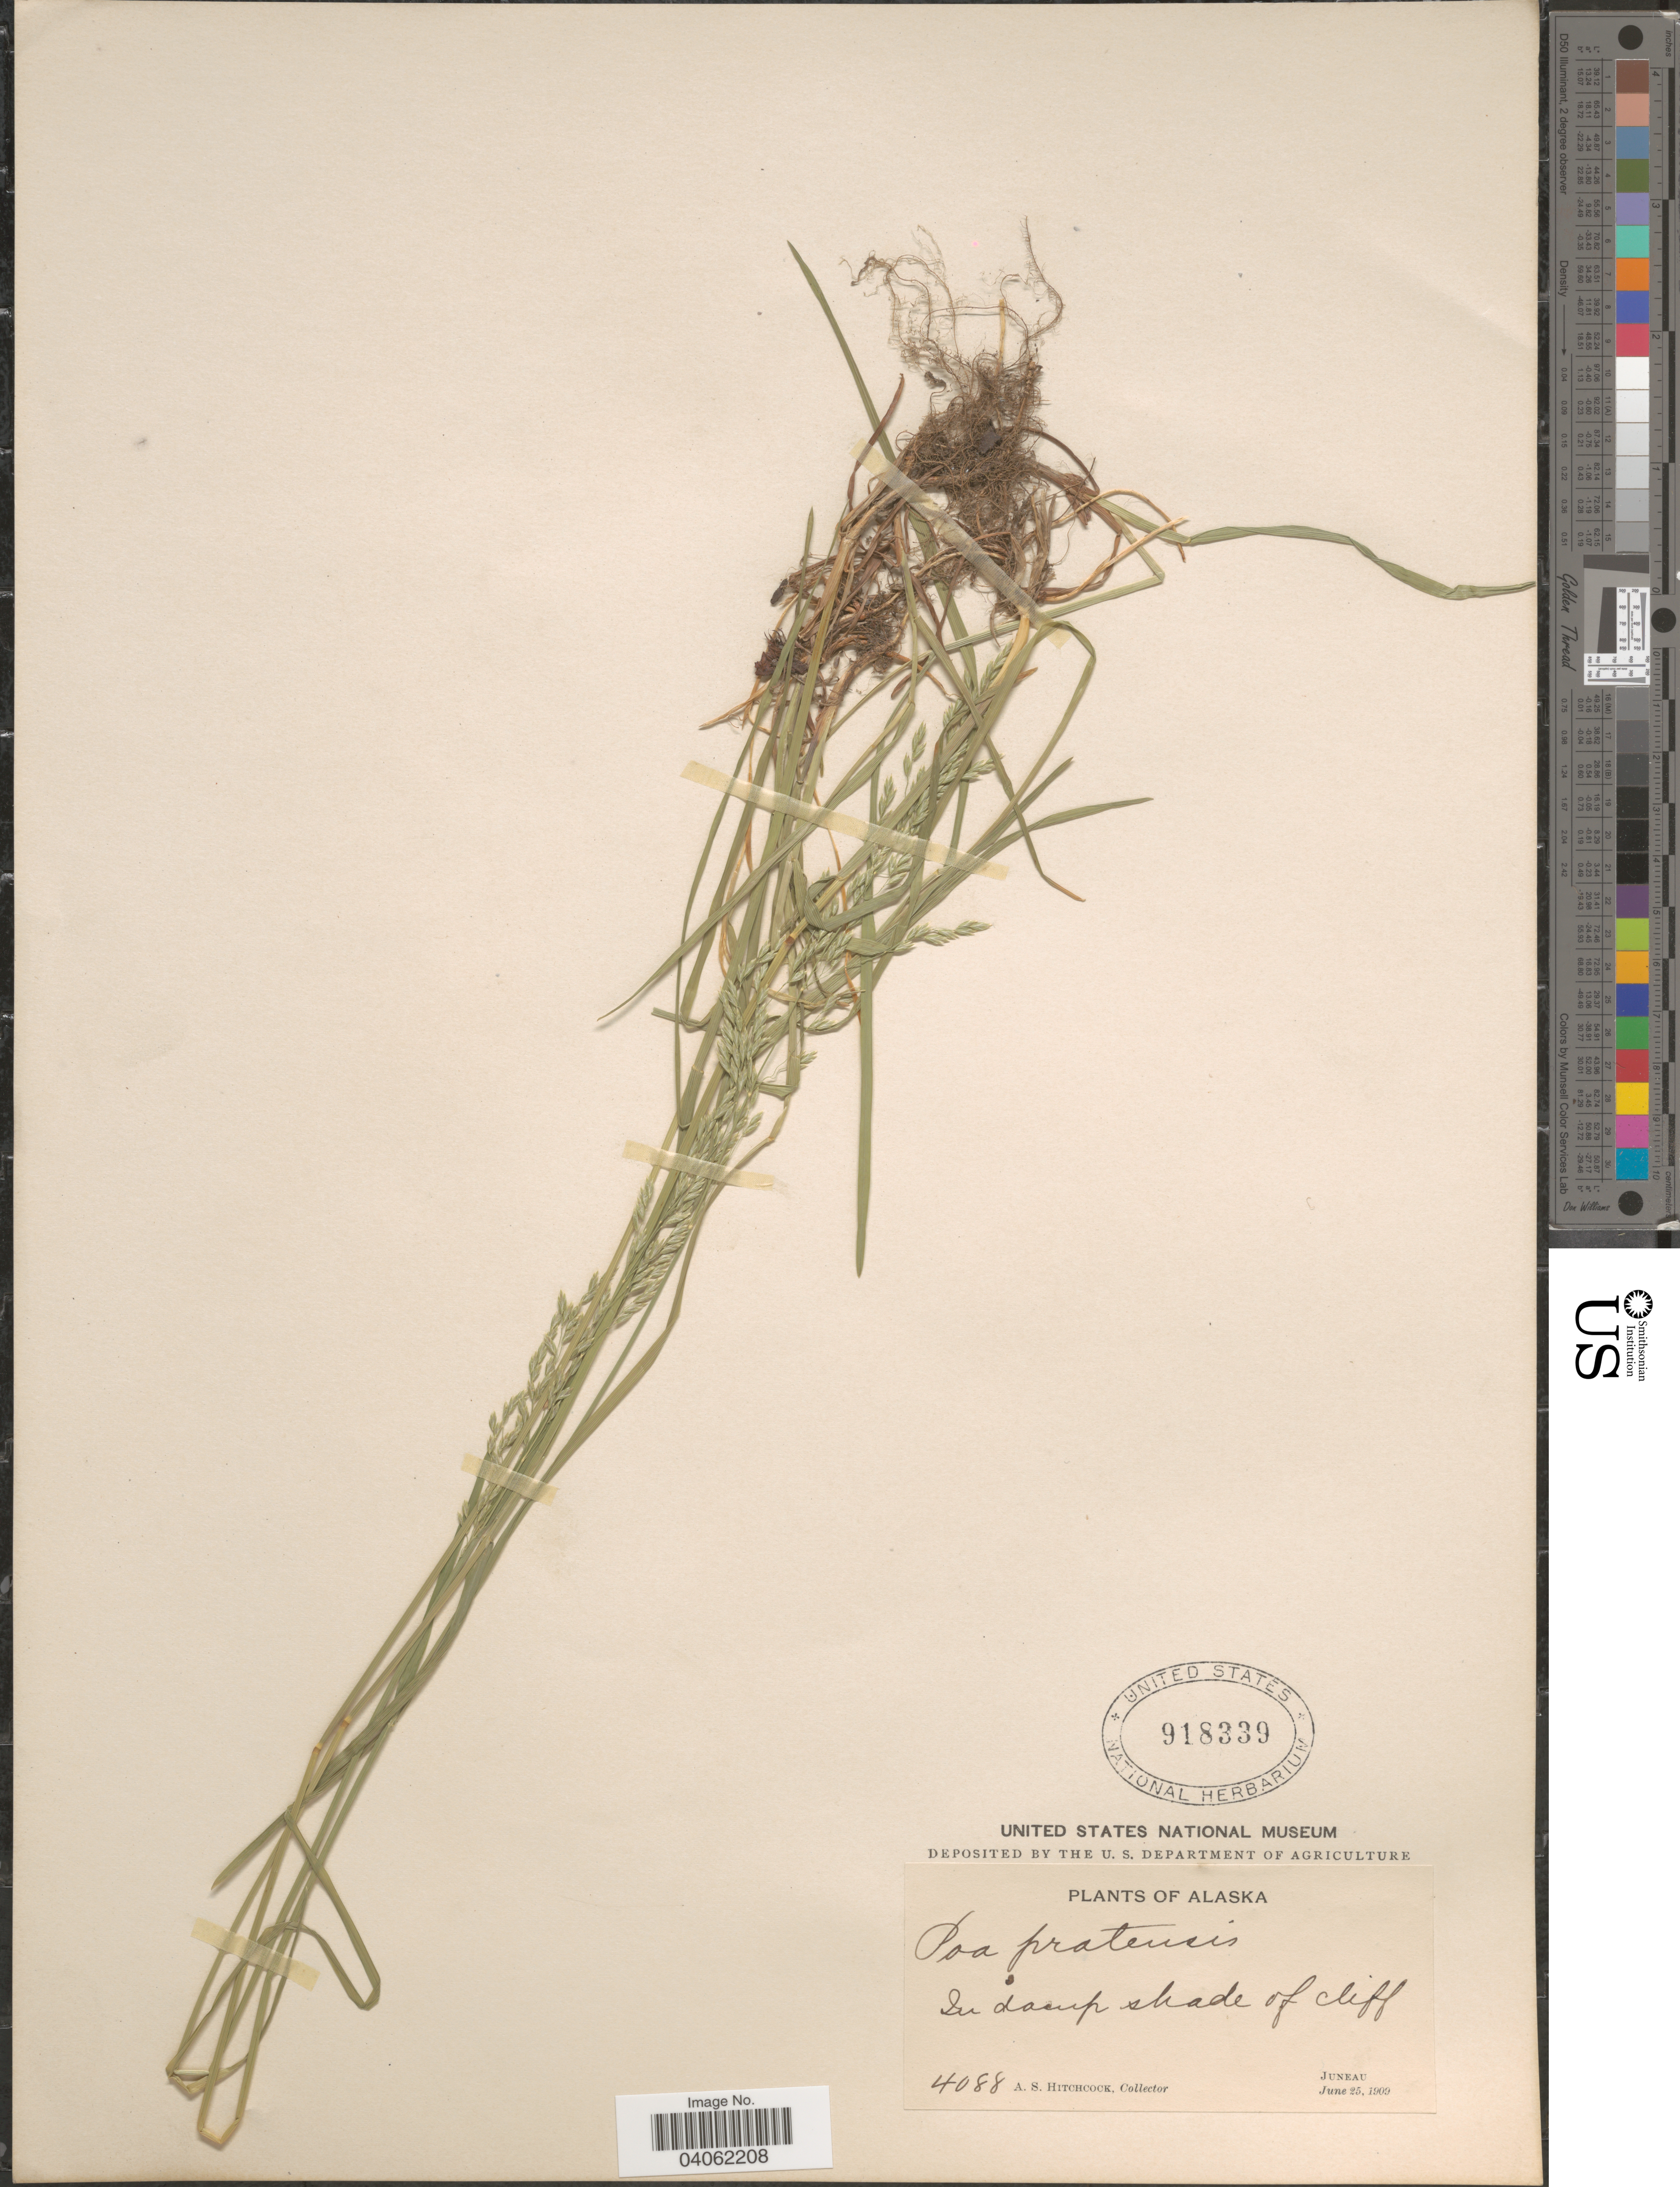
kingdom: Plantae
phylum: Tracheophyta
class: Liliopsida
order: Poales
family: Poaceae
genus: Poa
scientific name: Poa pratensis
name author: L.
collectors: A. S. Hitchcock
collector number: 4088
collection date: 1909-06-25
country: United States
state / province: Alaska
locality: Juneau.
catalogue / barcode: US 918339